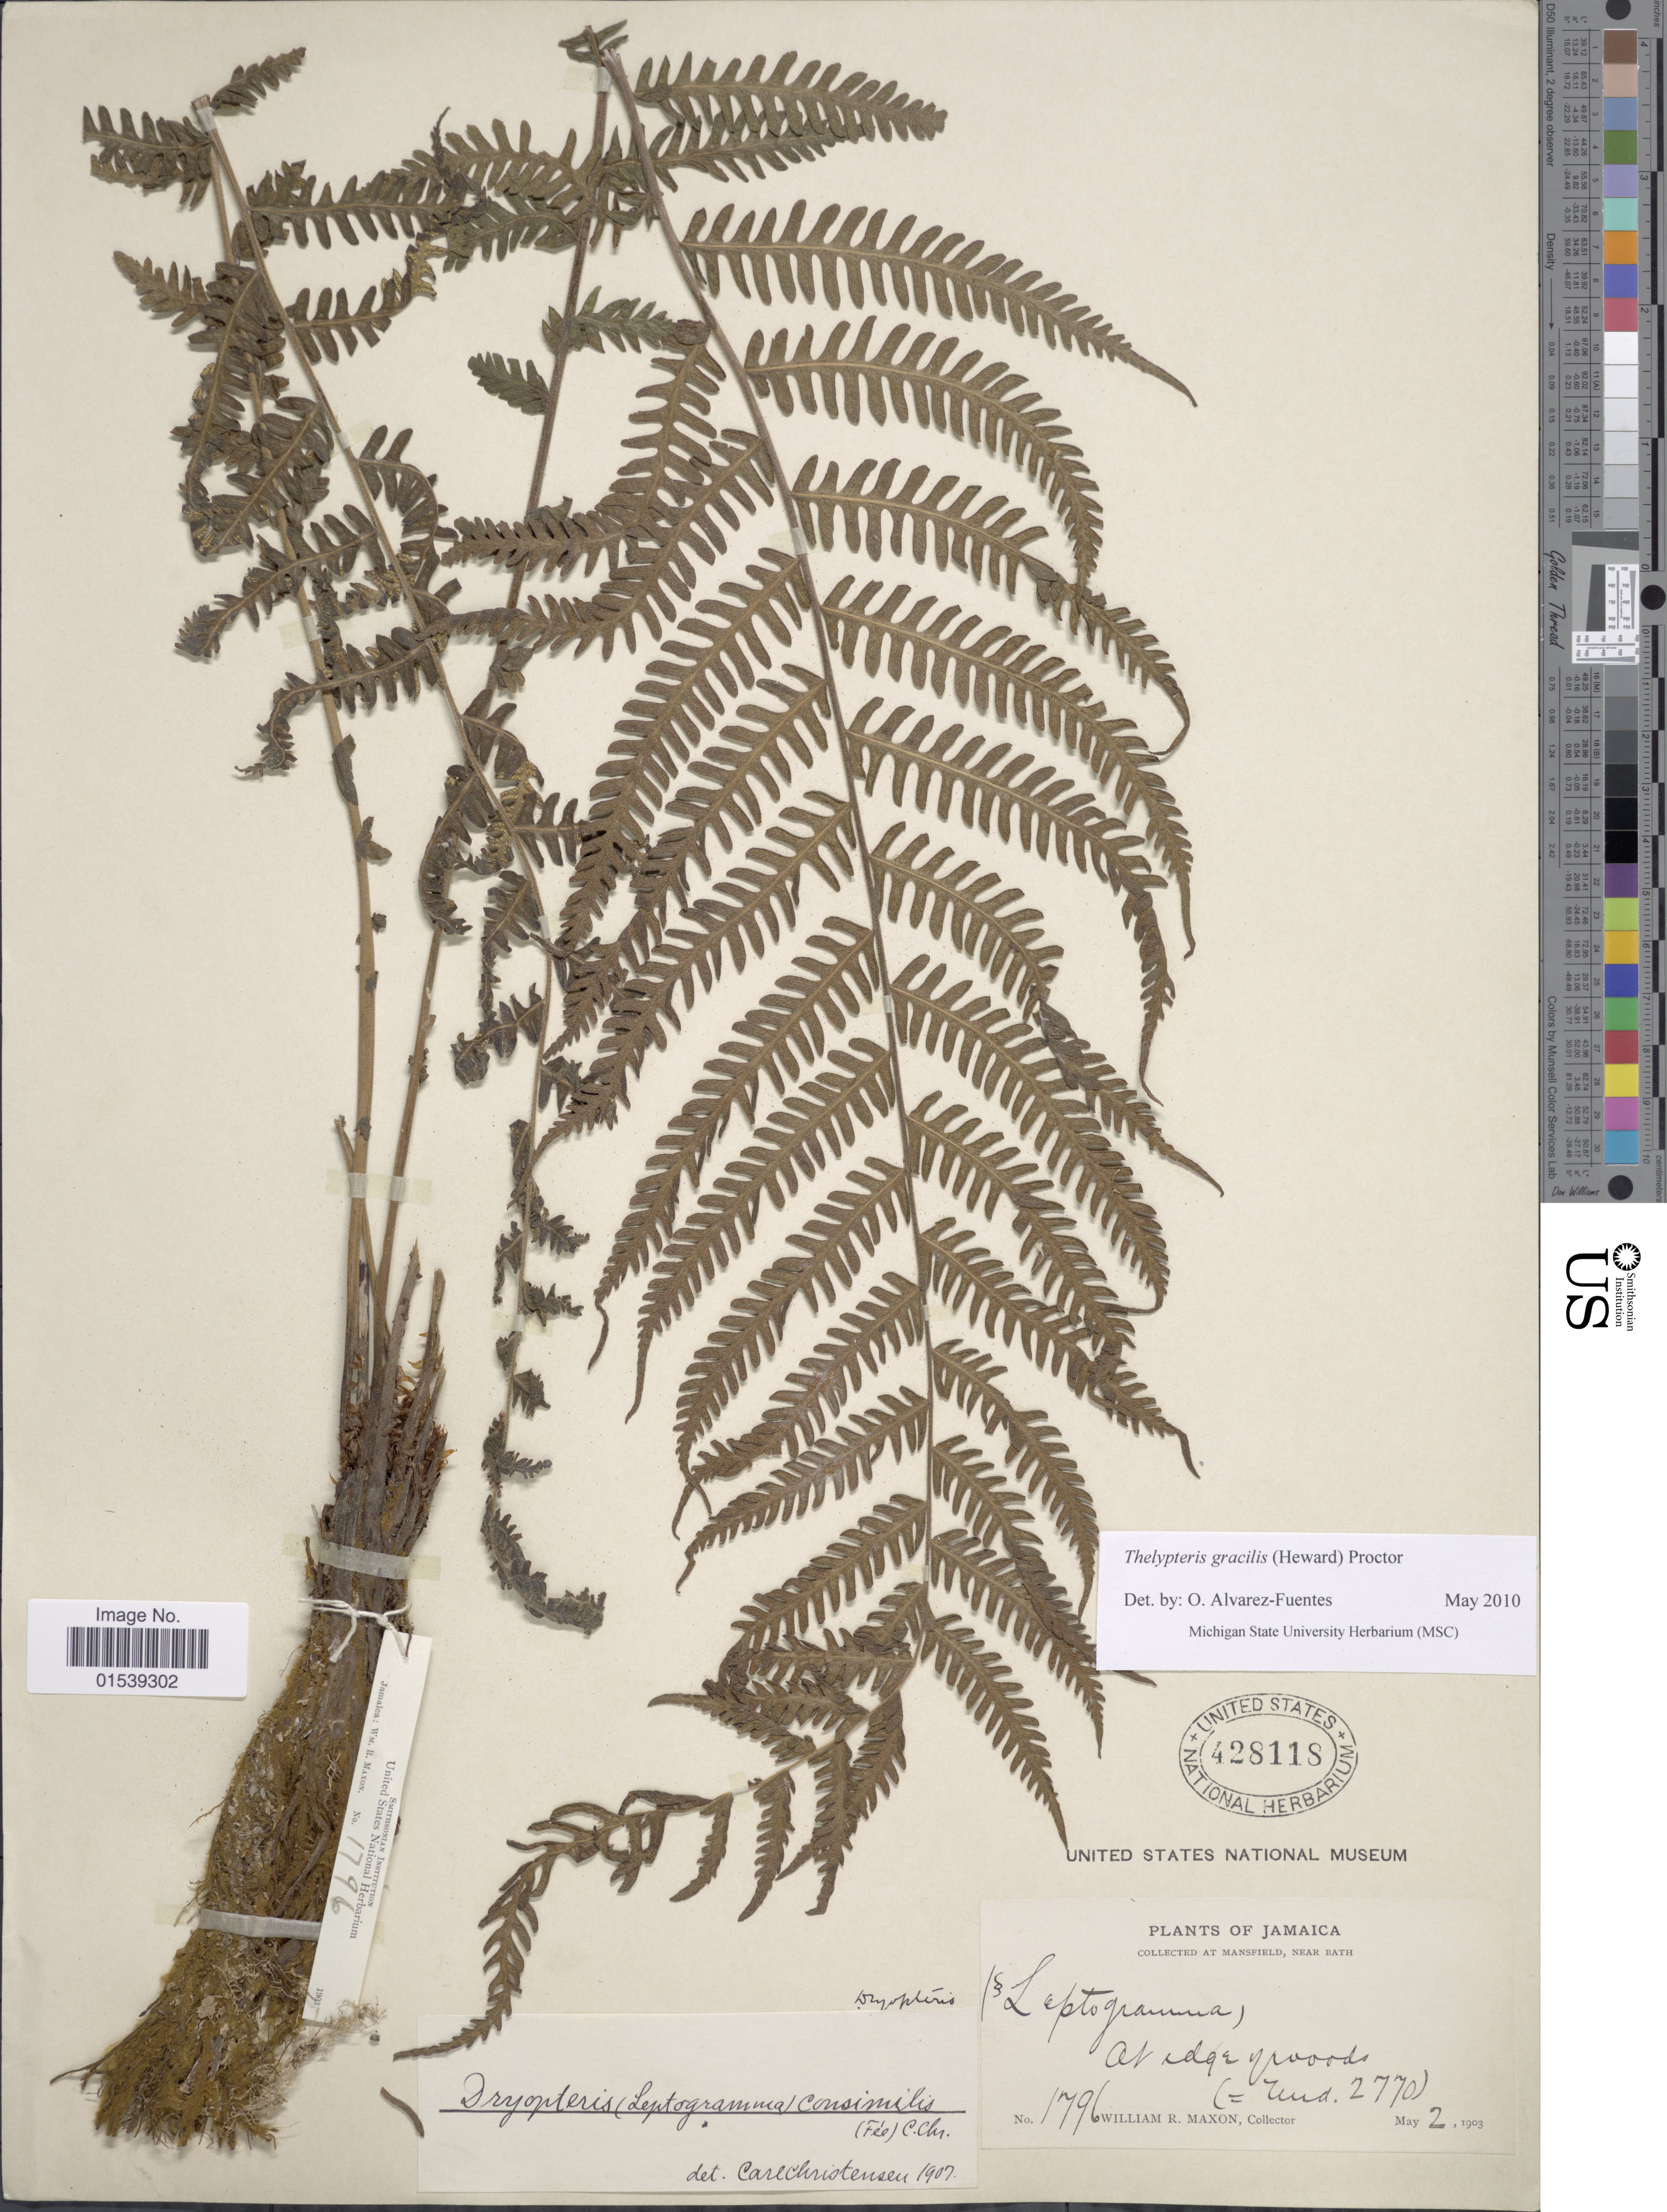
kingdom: Plantae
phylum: Tracheophyta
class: Polypodiopsida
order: Polypodiales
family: Thelypteridaceae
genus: Amauropelta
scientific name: Amauropelta gracilis ined. 2015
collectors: W. R. Maxon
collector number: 1796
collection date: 1903-05-02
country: Jamaica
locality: Mansfield, near Bath, at edge of woods.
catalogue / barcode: US 428118